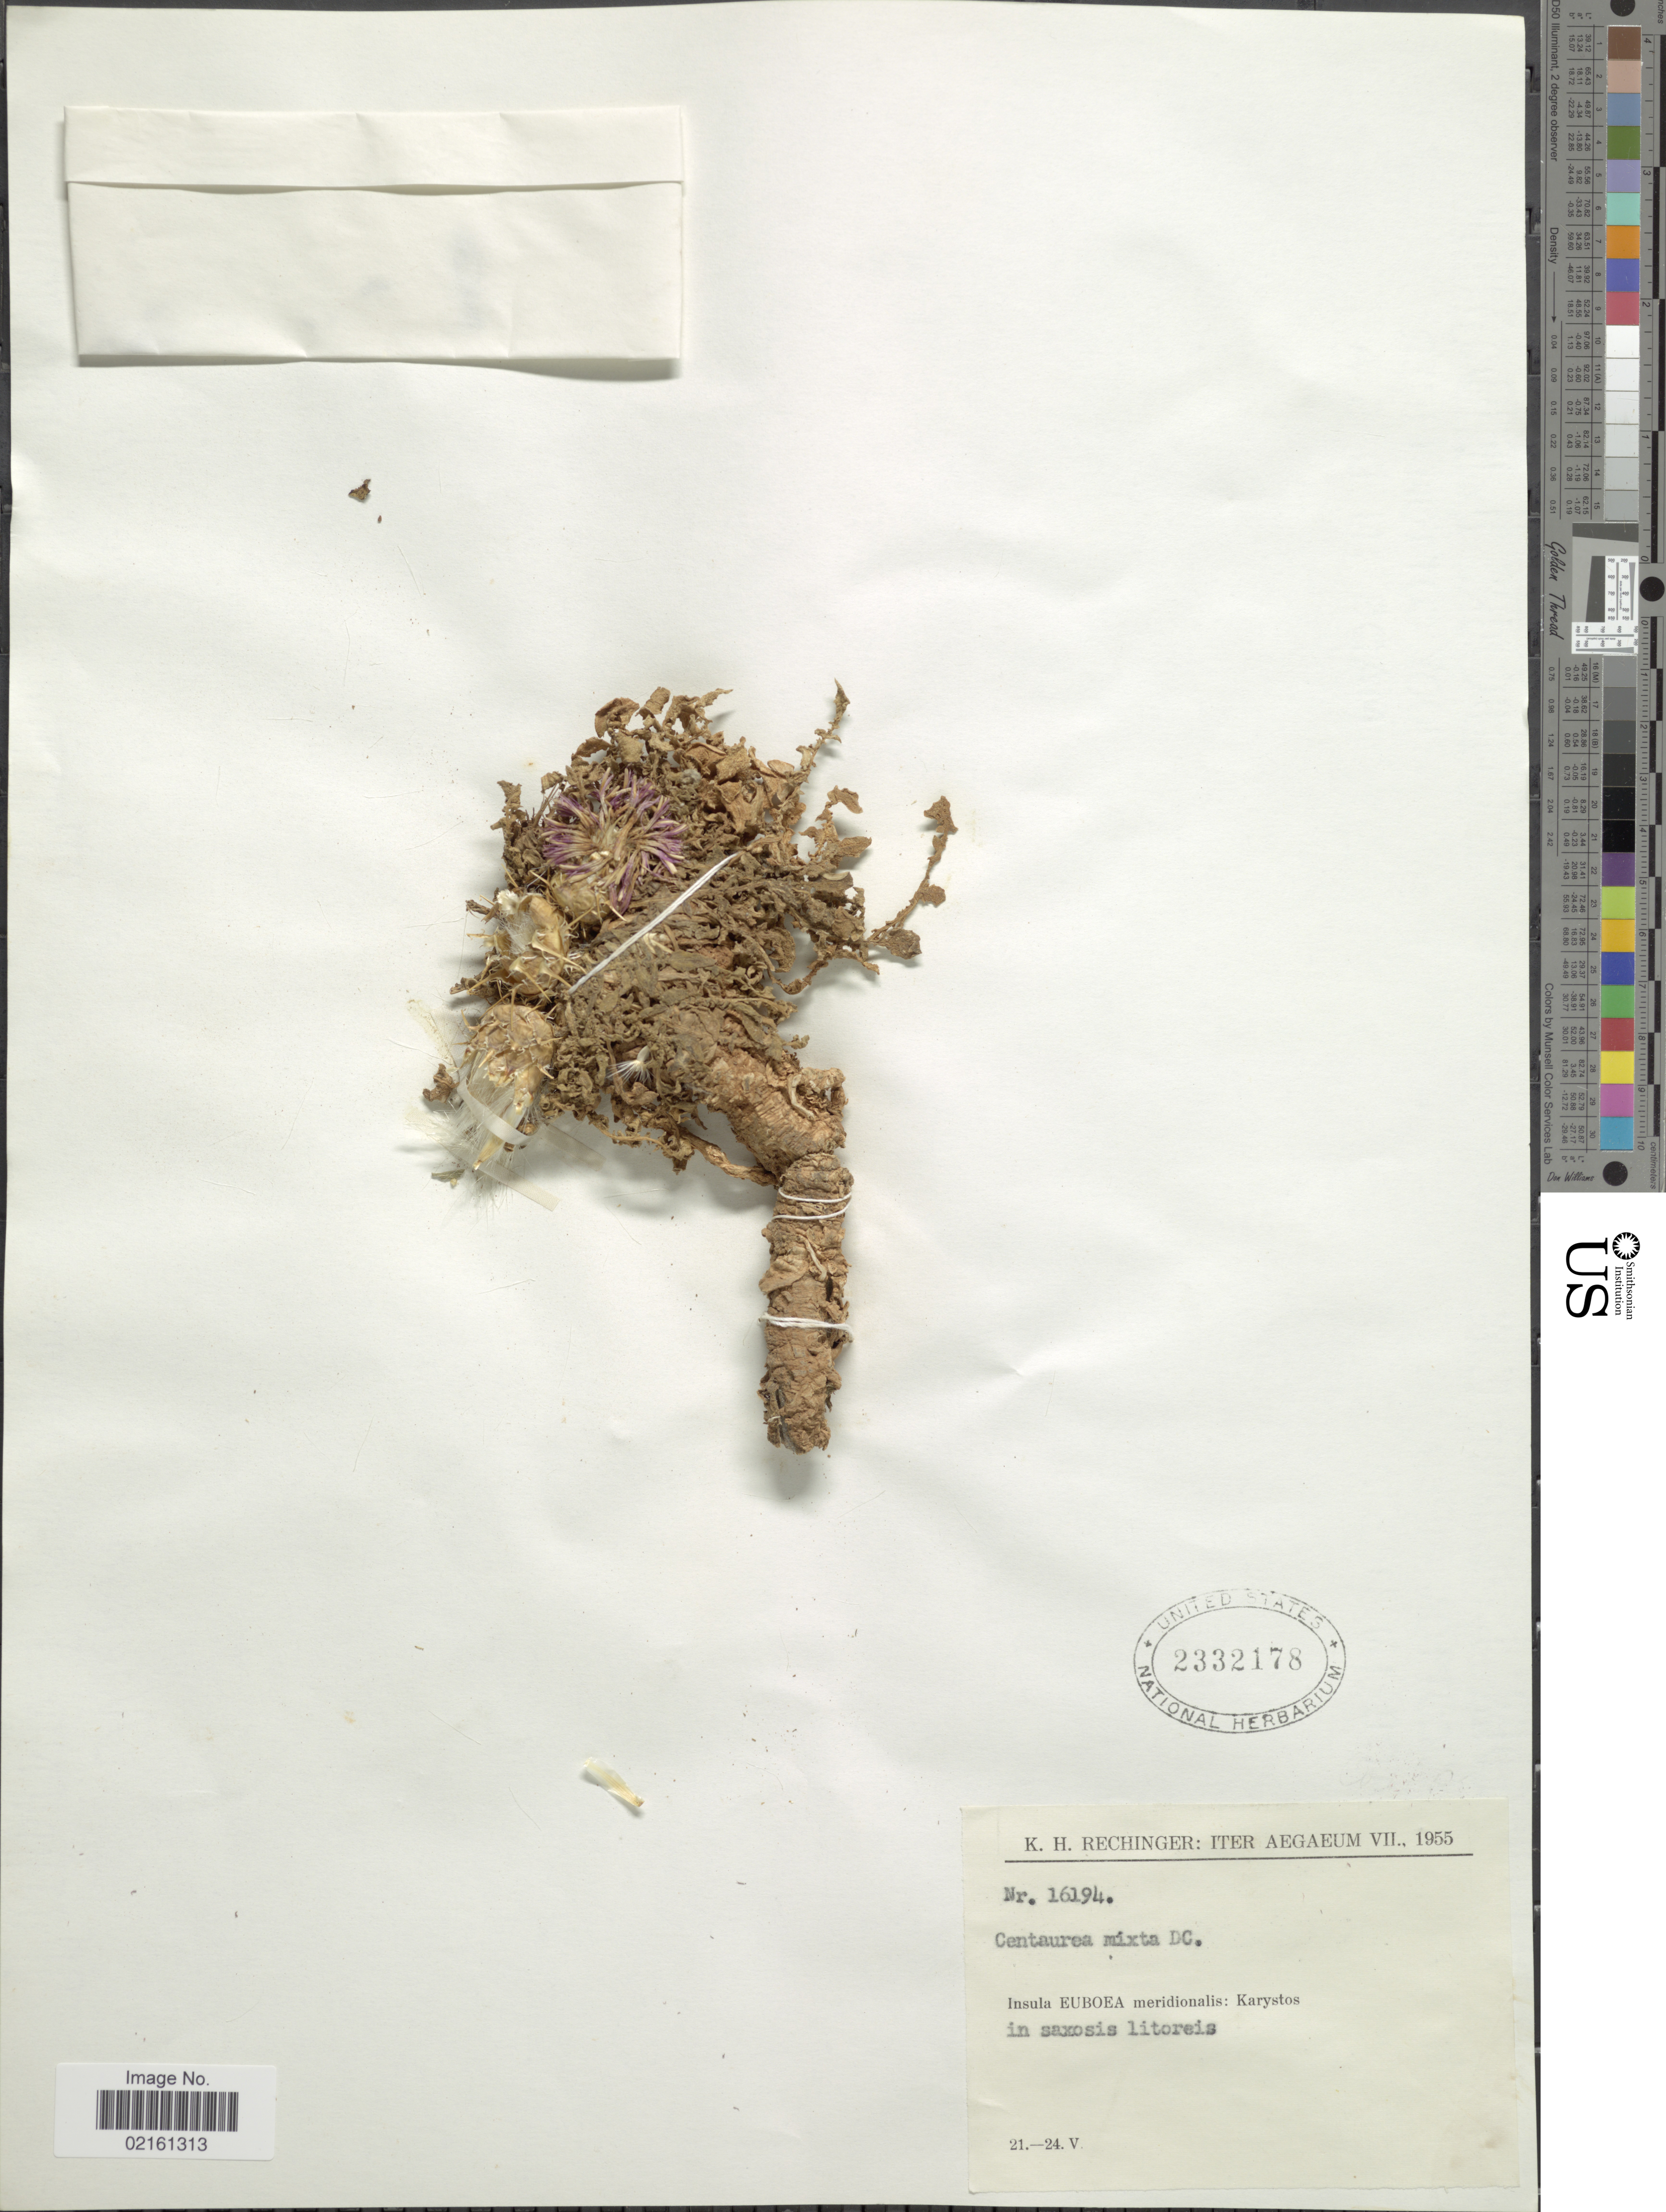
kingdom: Plantae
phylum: Tracheophyta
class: Magnoliopsida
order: Asterales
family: Asteraceae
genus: Centaurea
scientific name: Centaurea raphanina subsp. mixta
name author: (DC.) Runemark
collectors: K. H. Rechinger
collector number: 16194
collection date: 1955-05-21/1955-05-24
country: Greece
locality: Aegaeum, Insula Euboea meridionalis, Karystos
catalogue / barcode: US 2332178